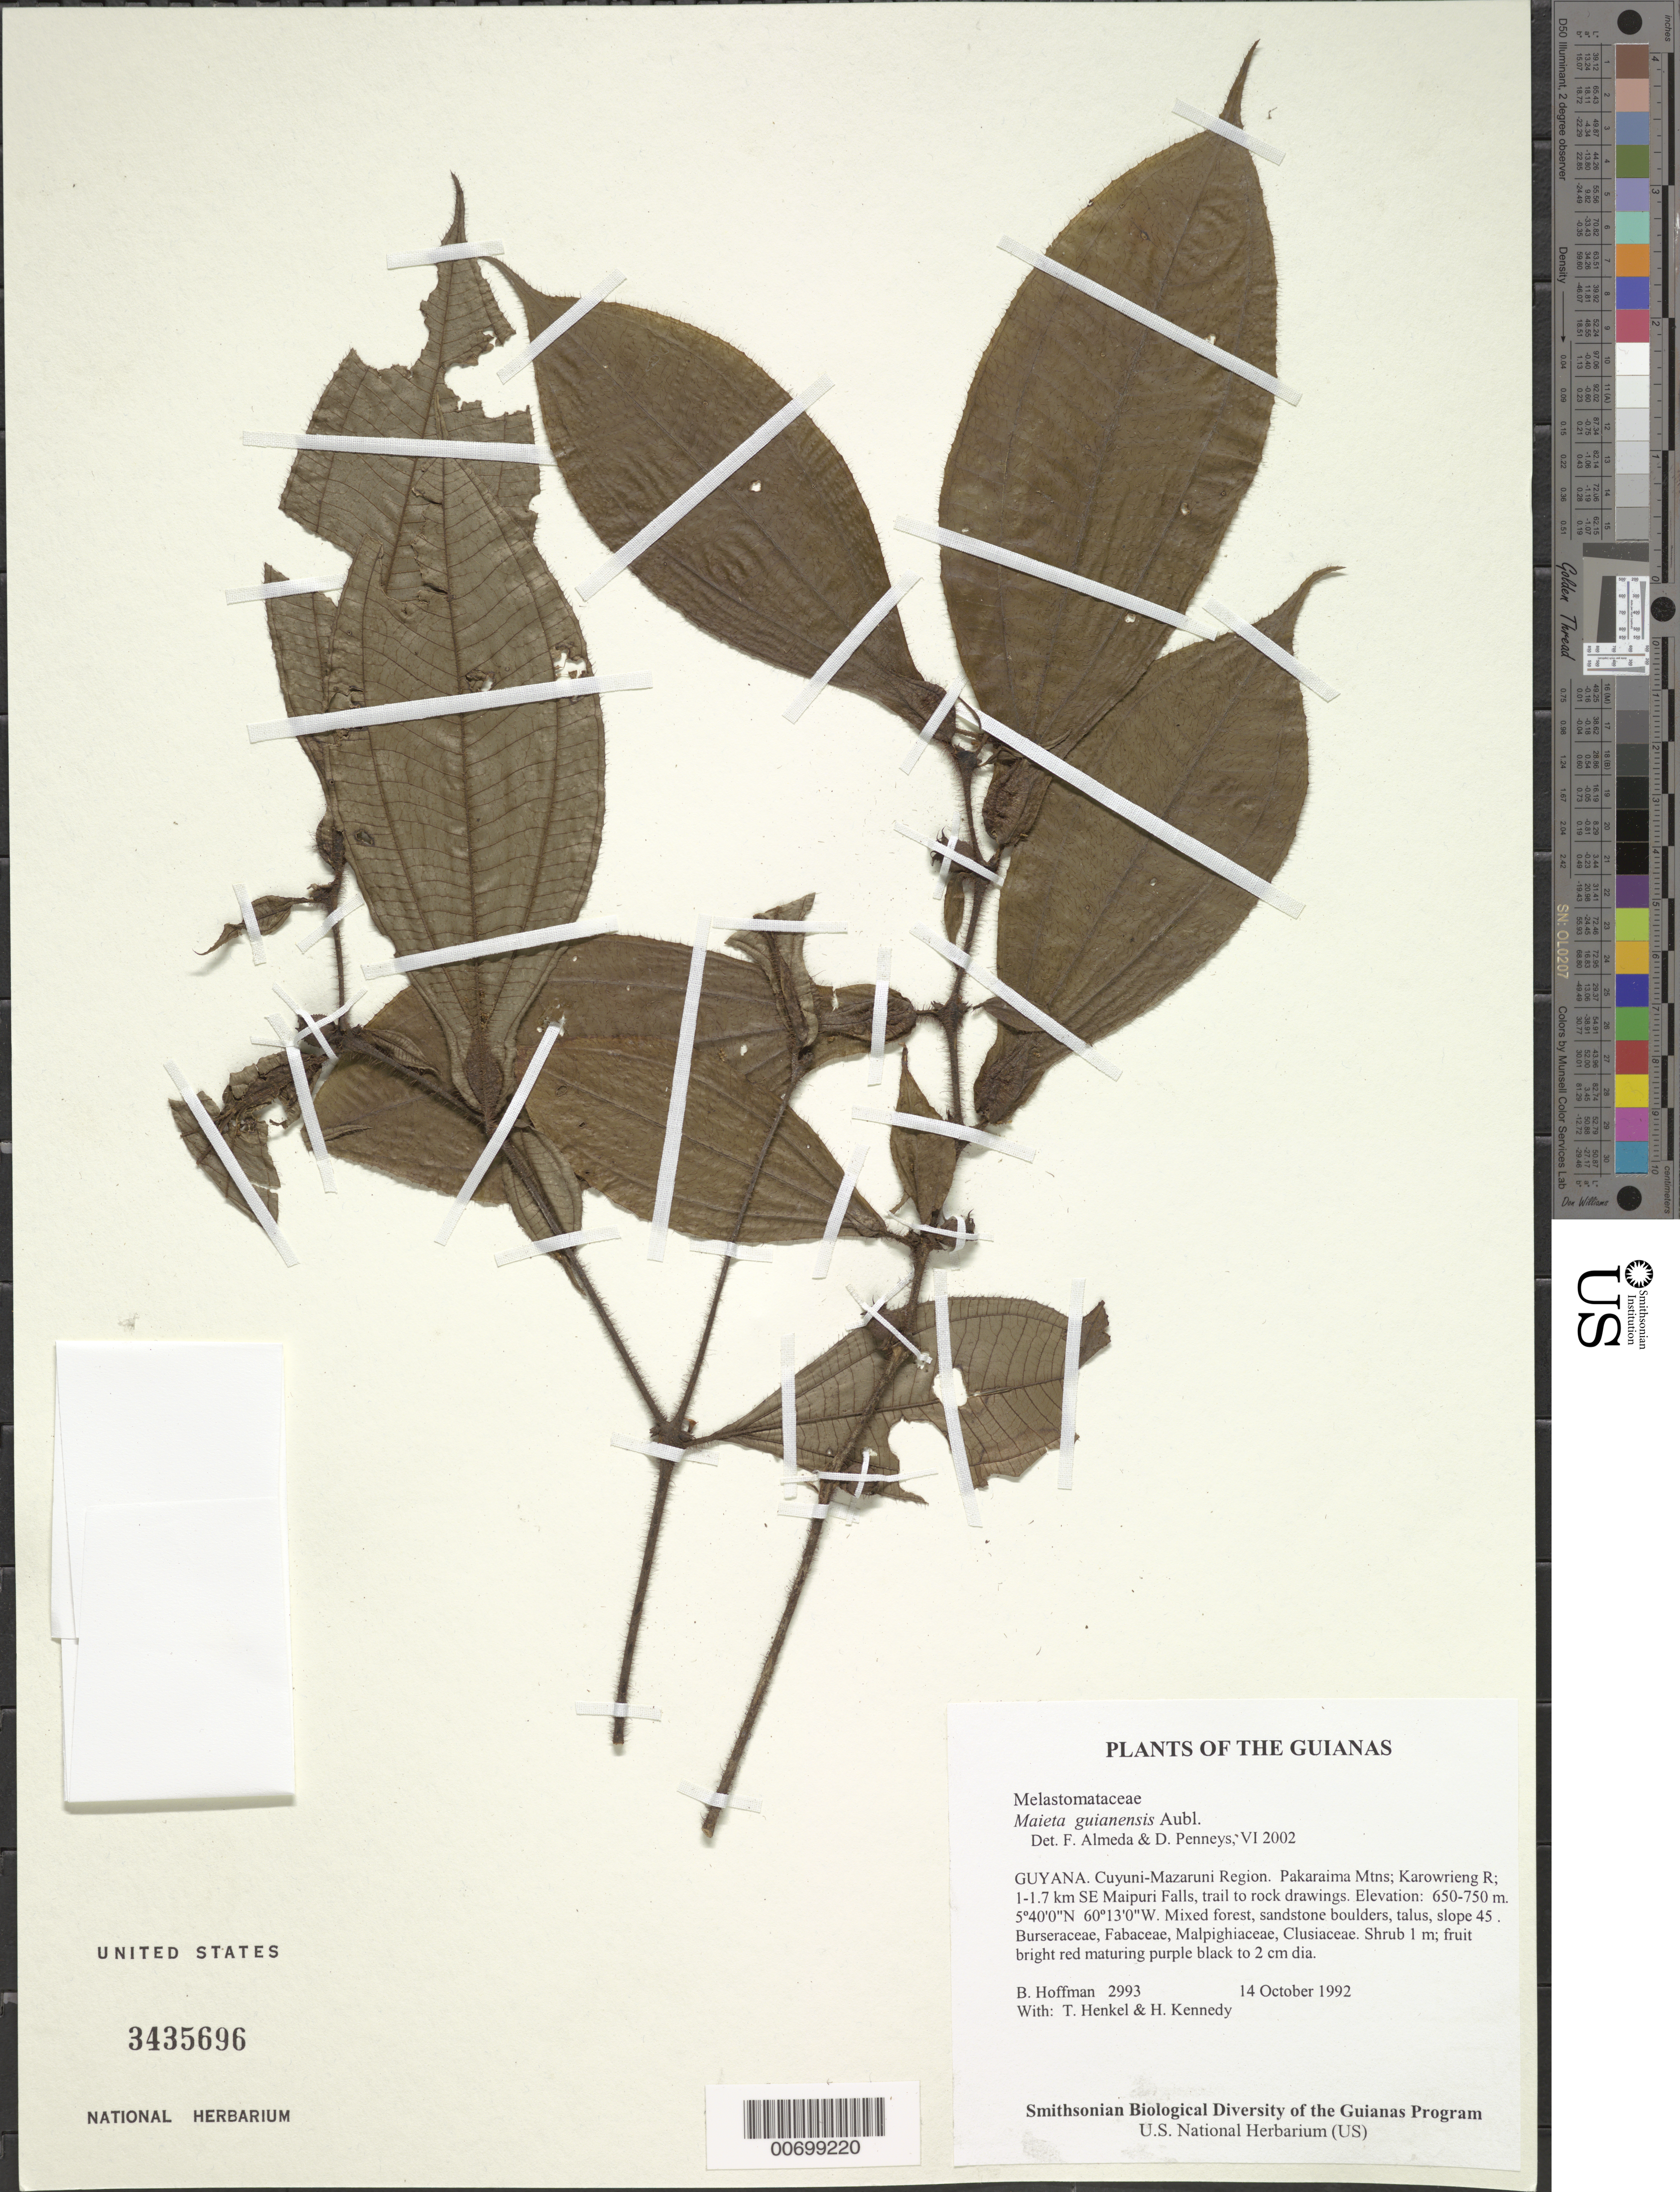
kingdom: Plantae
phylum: Tracheophyta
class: Magnoliopsida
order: Myrtales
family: Melastomataceae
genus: Maieta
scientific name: Maieta guianensis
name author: Aubl.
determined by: Almeda, F.; Penneys, D. S.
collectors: B. Hoffman, T. Henkel & H. Kennedy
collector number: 2993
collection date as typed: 14 October 1992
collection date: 1992-10-14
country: Guyana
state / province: Cuyuni-Mazaruni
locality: Pakaraima Mountains; Karowrieng River; 1-1.7 km SE of Maipuri Falls, trail to rock drawings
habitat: Mixed forest, sandstone boulders, talus, slope 45°. Burseraceae, Fabaceae, Malpighiaceae, Clusiaceae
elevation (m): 650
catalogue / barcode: US 3435696